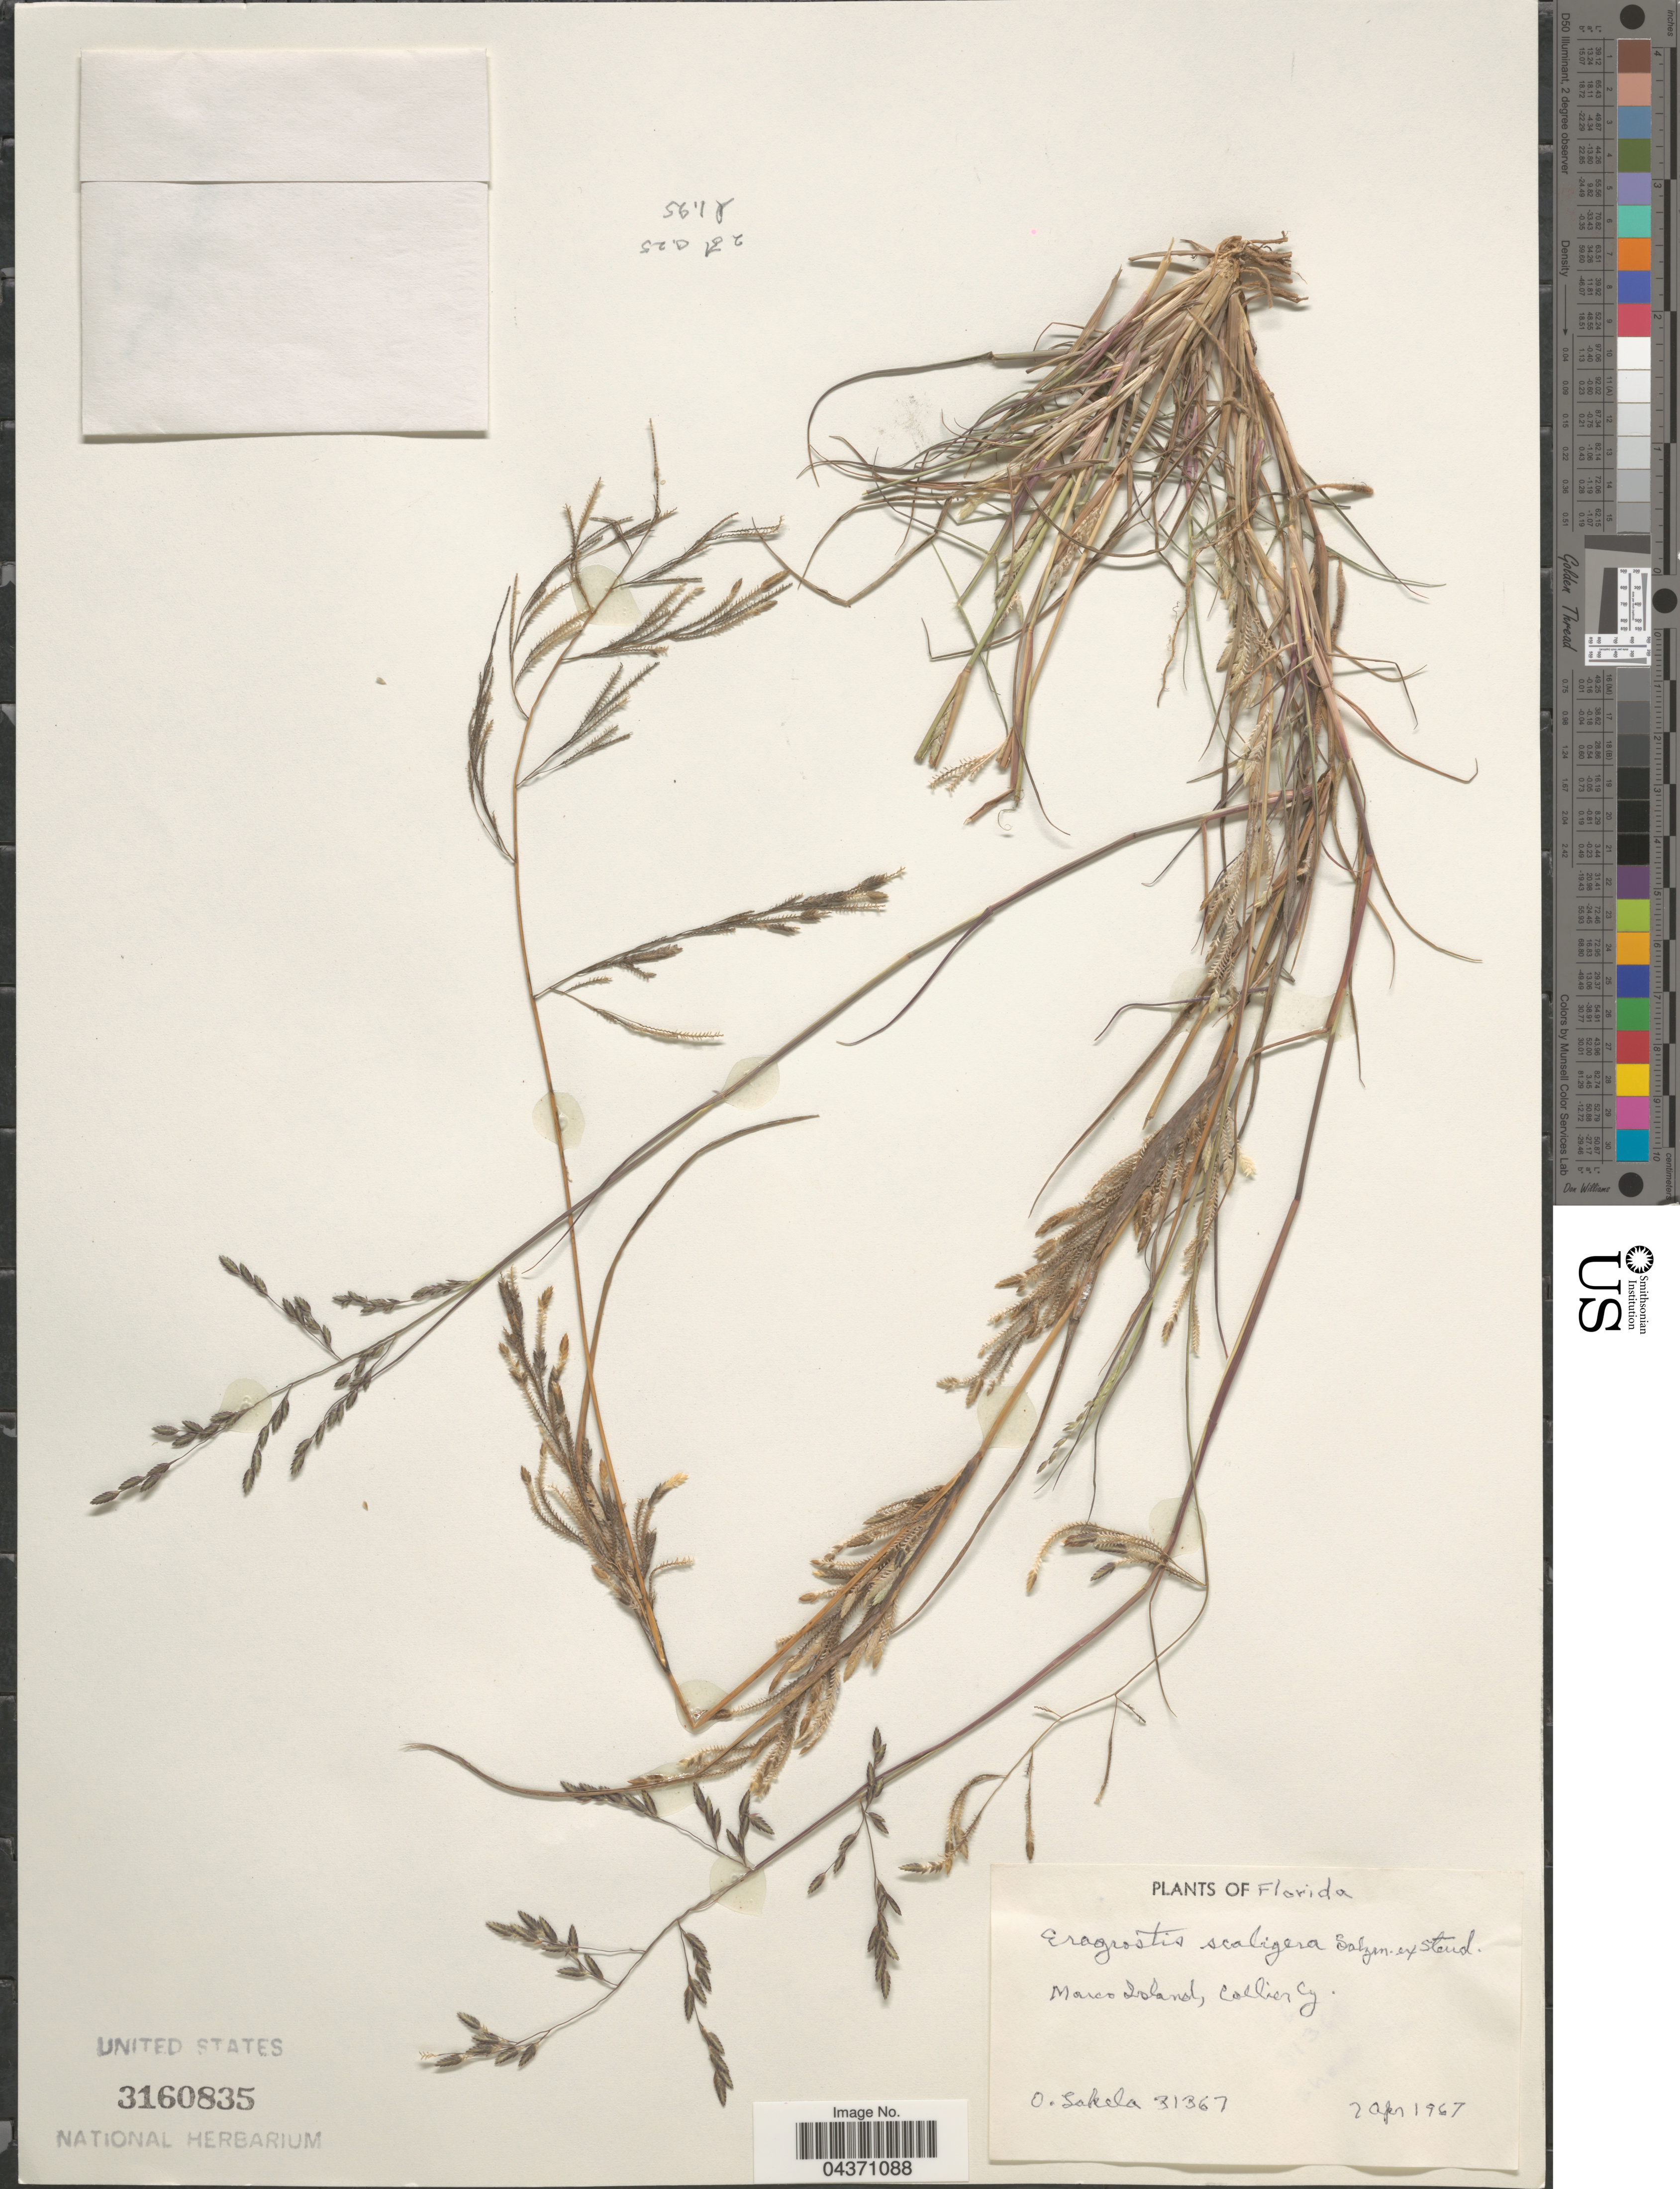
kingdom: Plantae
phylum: Tracheophyta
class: Liliopsida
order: Poales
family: Poaceae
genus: Eragrostis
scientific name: Eragrostis scaligera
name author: Salzm. ex Steud.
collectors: O. Lakela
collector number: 31367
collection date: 1967-04-02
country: United States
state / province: Florida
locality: Marco Island, Collier Cy.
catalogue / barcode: US 3160835